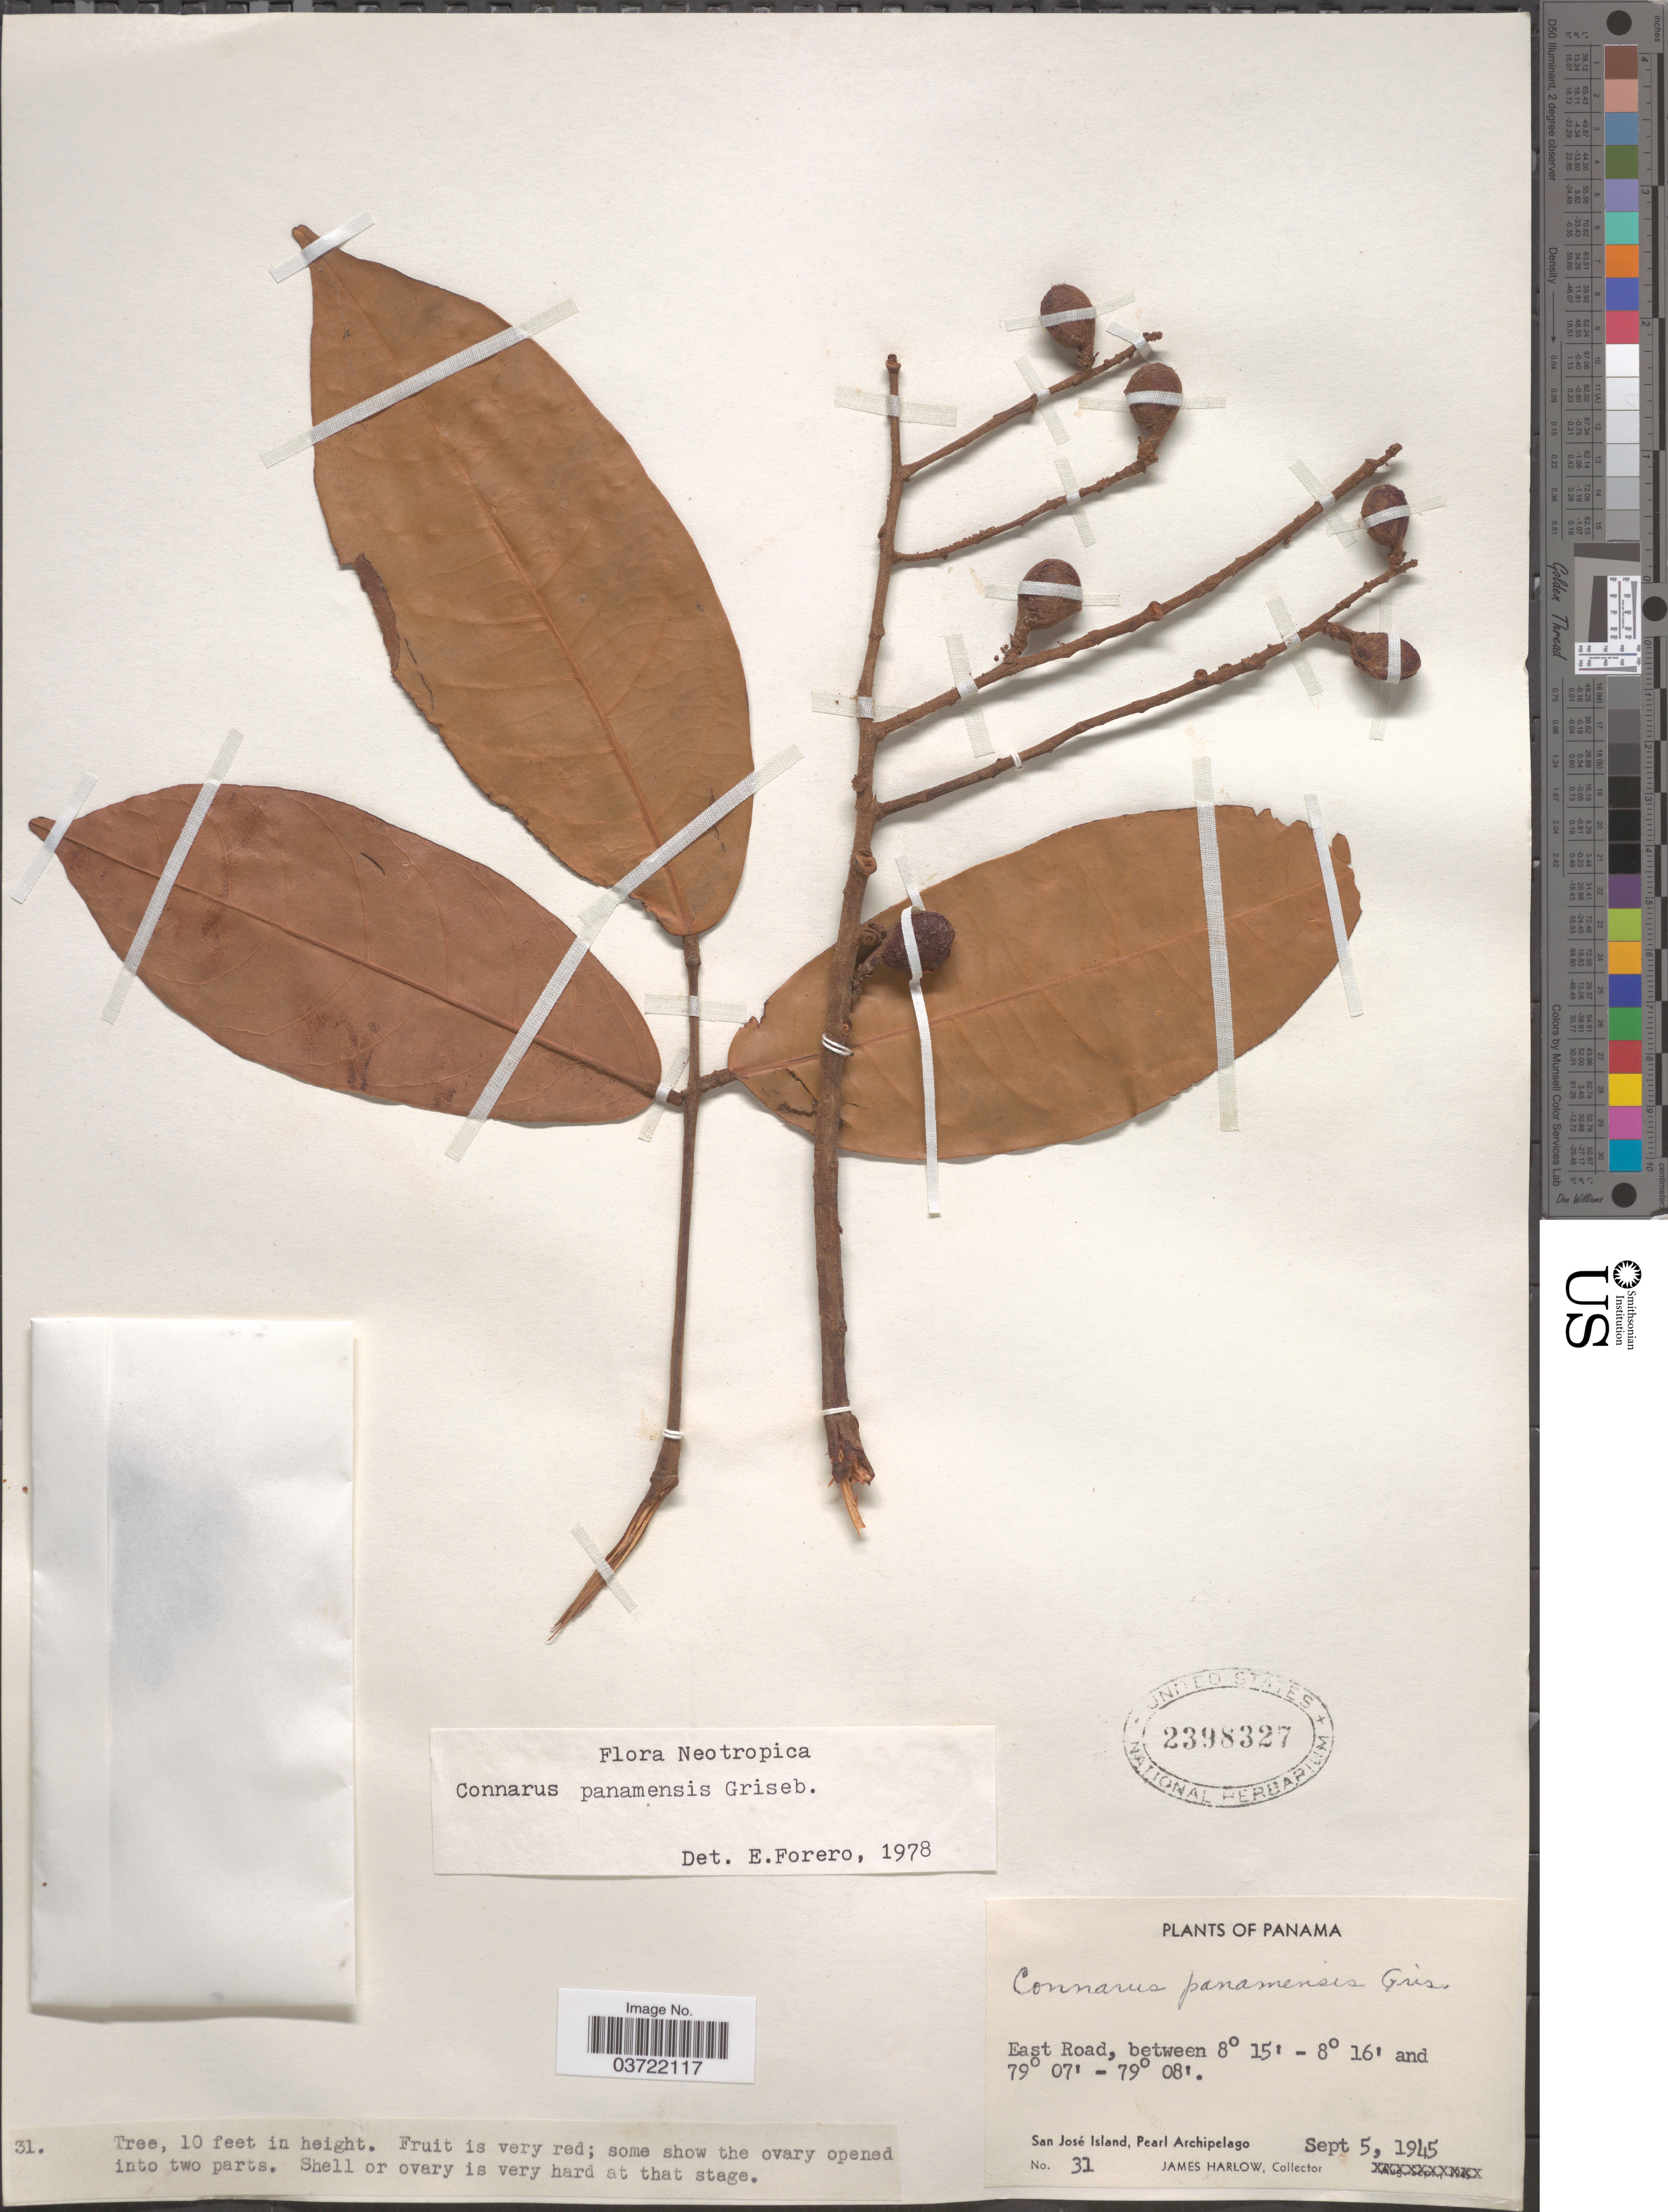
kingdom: Plantae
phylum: Tracheophyta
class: Magnoliopsida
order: Oxalidales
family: Connaraceae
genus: Connarus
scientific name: Connarus palawanensis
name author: Elmer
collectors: J. Harlow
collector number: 31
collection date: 1945-09-05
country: Panama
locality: East Road. San José Island, Pearl Archipelago.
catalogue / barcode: US 2398327